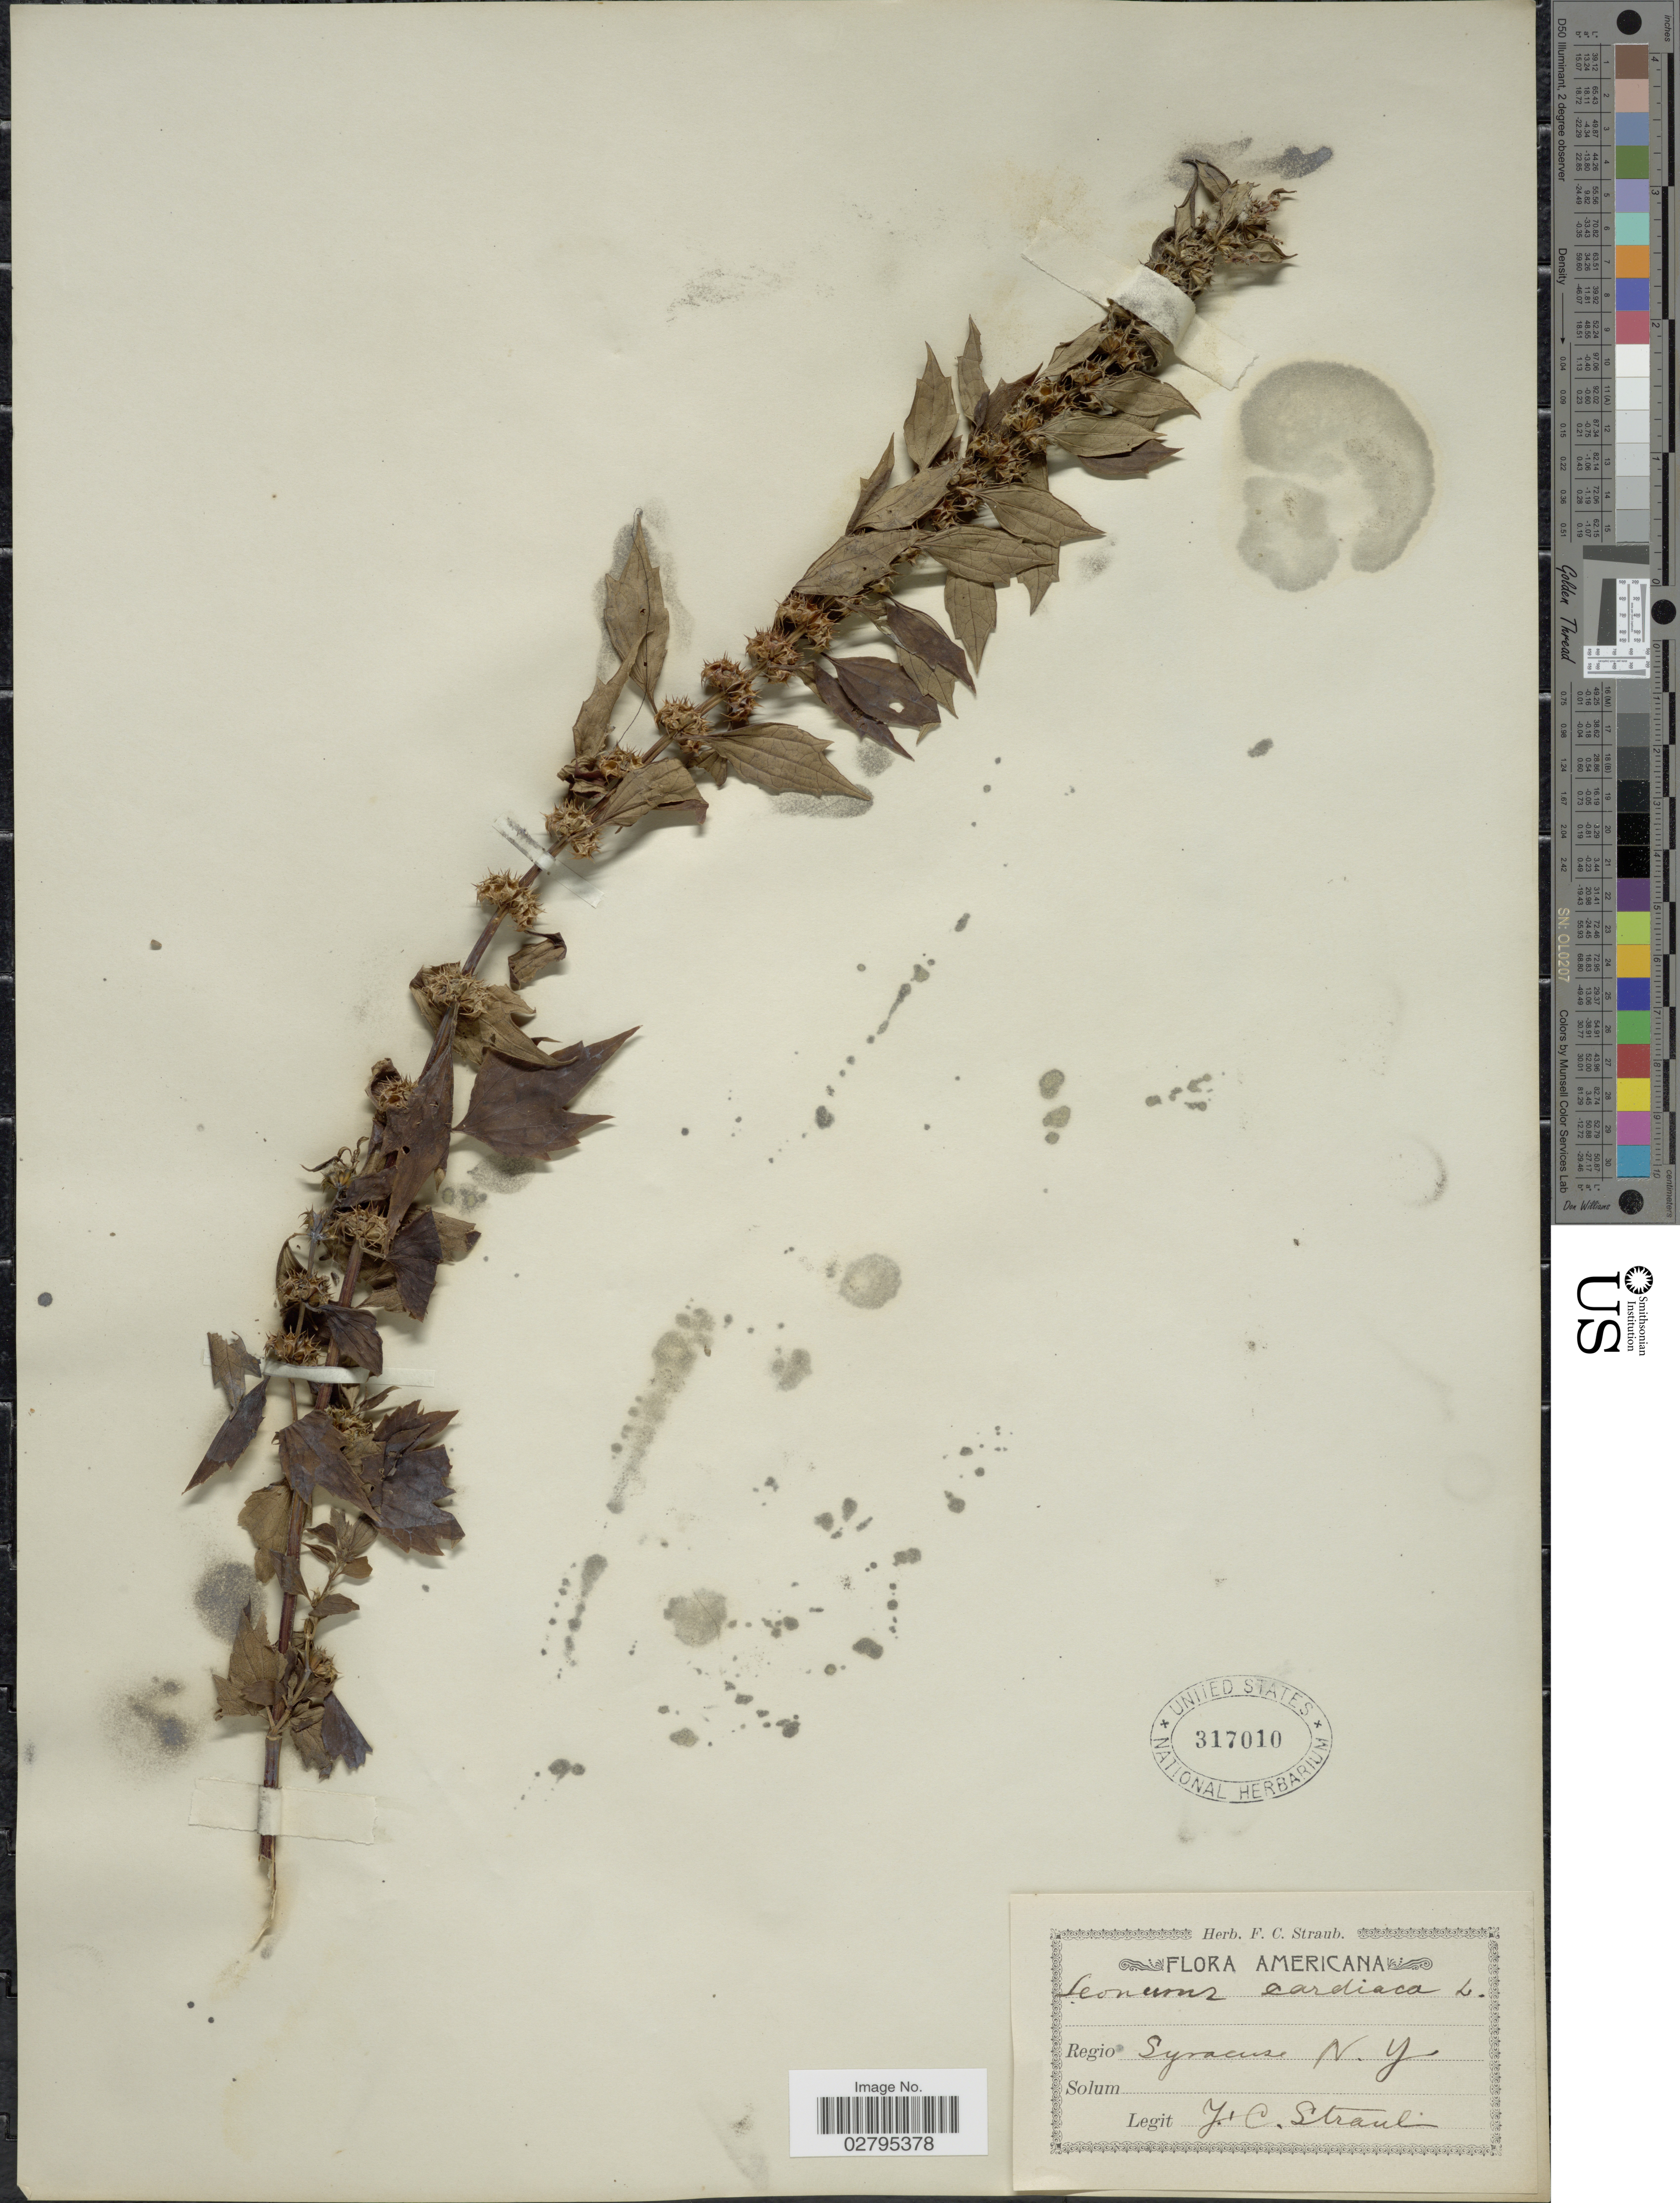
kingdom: Plantae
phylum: Tracheophyta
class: Magnoliopsida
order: Lamiales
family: Lamiaceae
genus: Leonurus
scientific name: Leonurus cardiaca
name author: L.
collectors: J. Straub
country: United States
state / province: New York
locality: Syracuse N.Y.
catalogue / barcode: US 317010